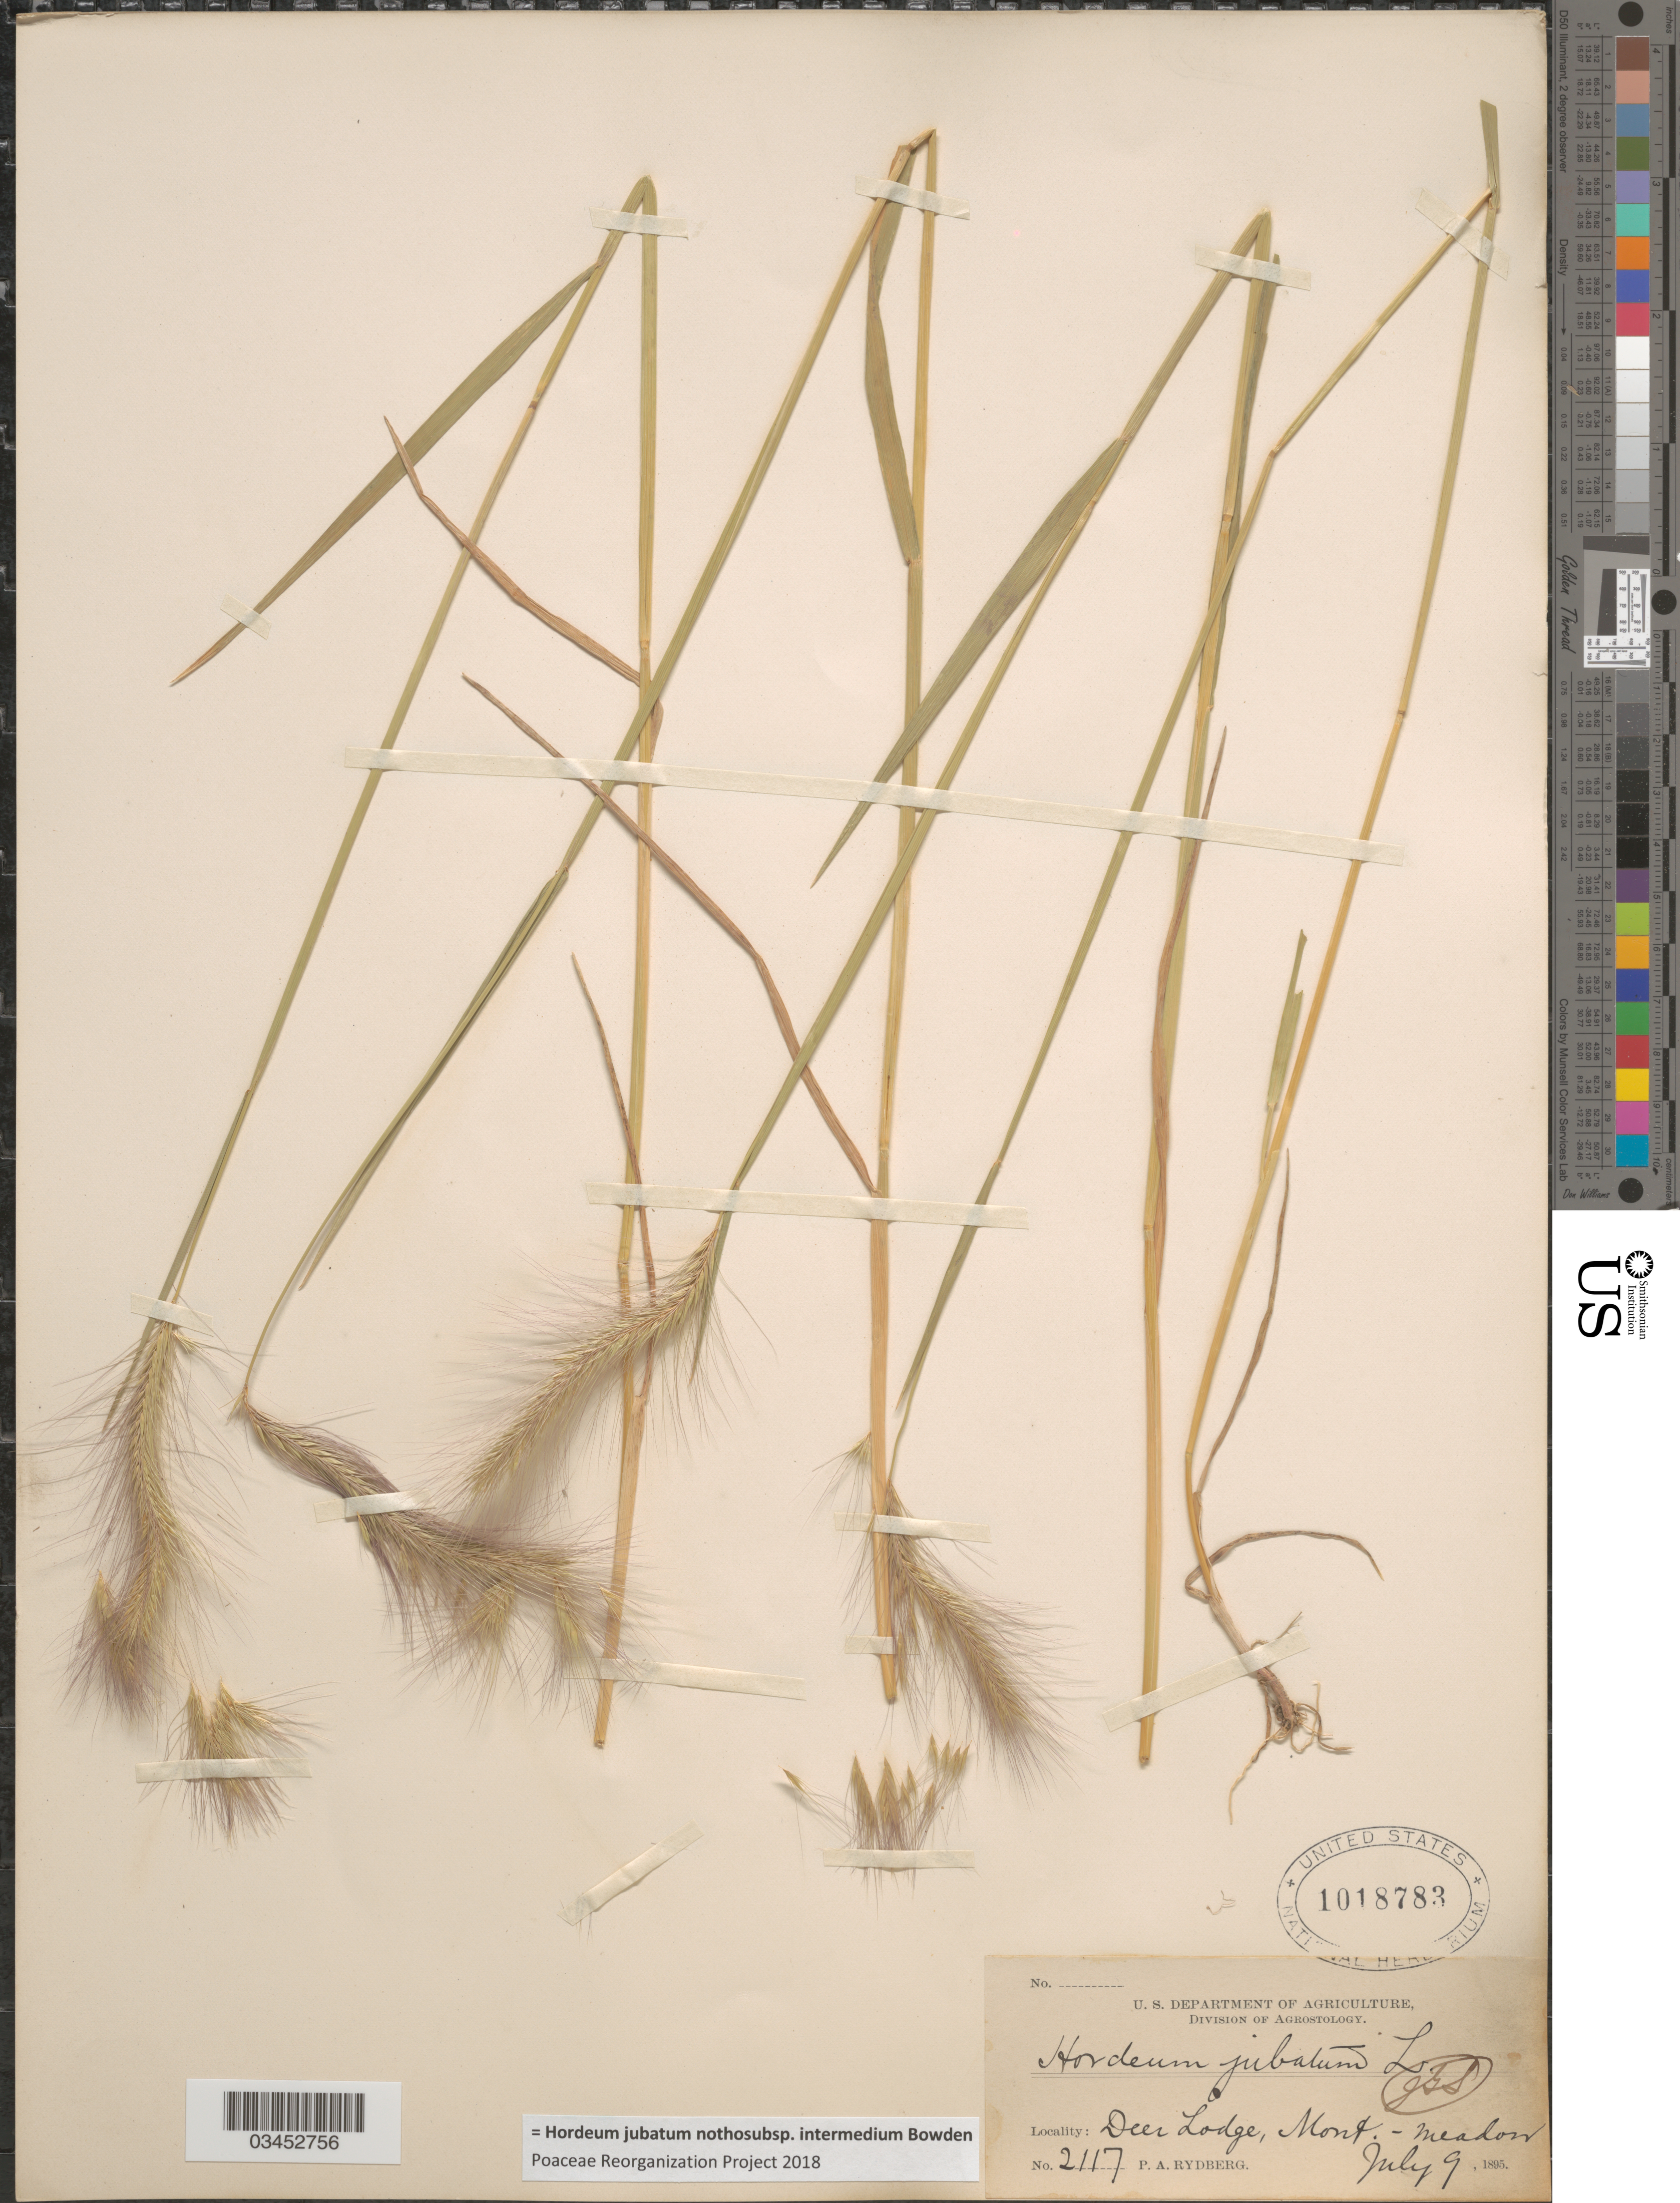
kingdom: Plantae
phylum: Tracheophyta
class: Liliopsida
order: Poales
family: Poaceae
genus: Hordeum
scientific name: Hordeum jubatum nothosubsp. intermedium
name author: Bowden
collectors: P. A. Rydberg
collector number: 2117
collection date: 1895-07-09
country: United States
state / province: Montana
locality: Deer Lodge.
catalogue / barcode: US 1018783